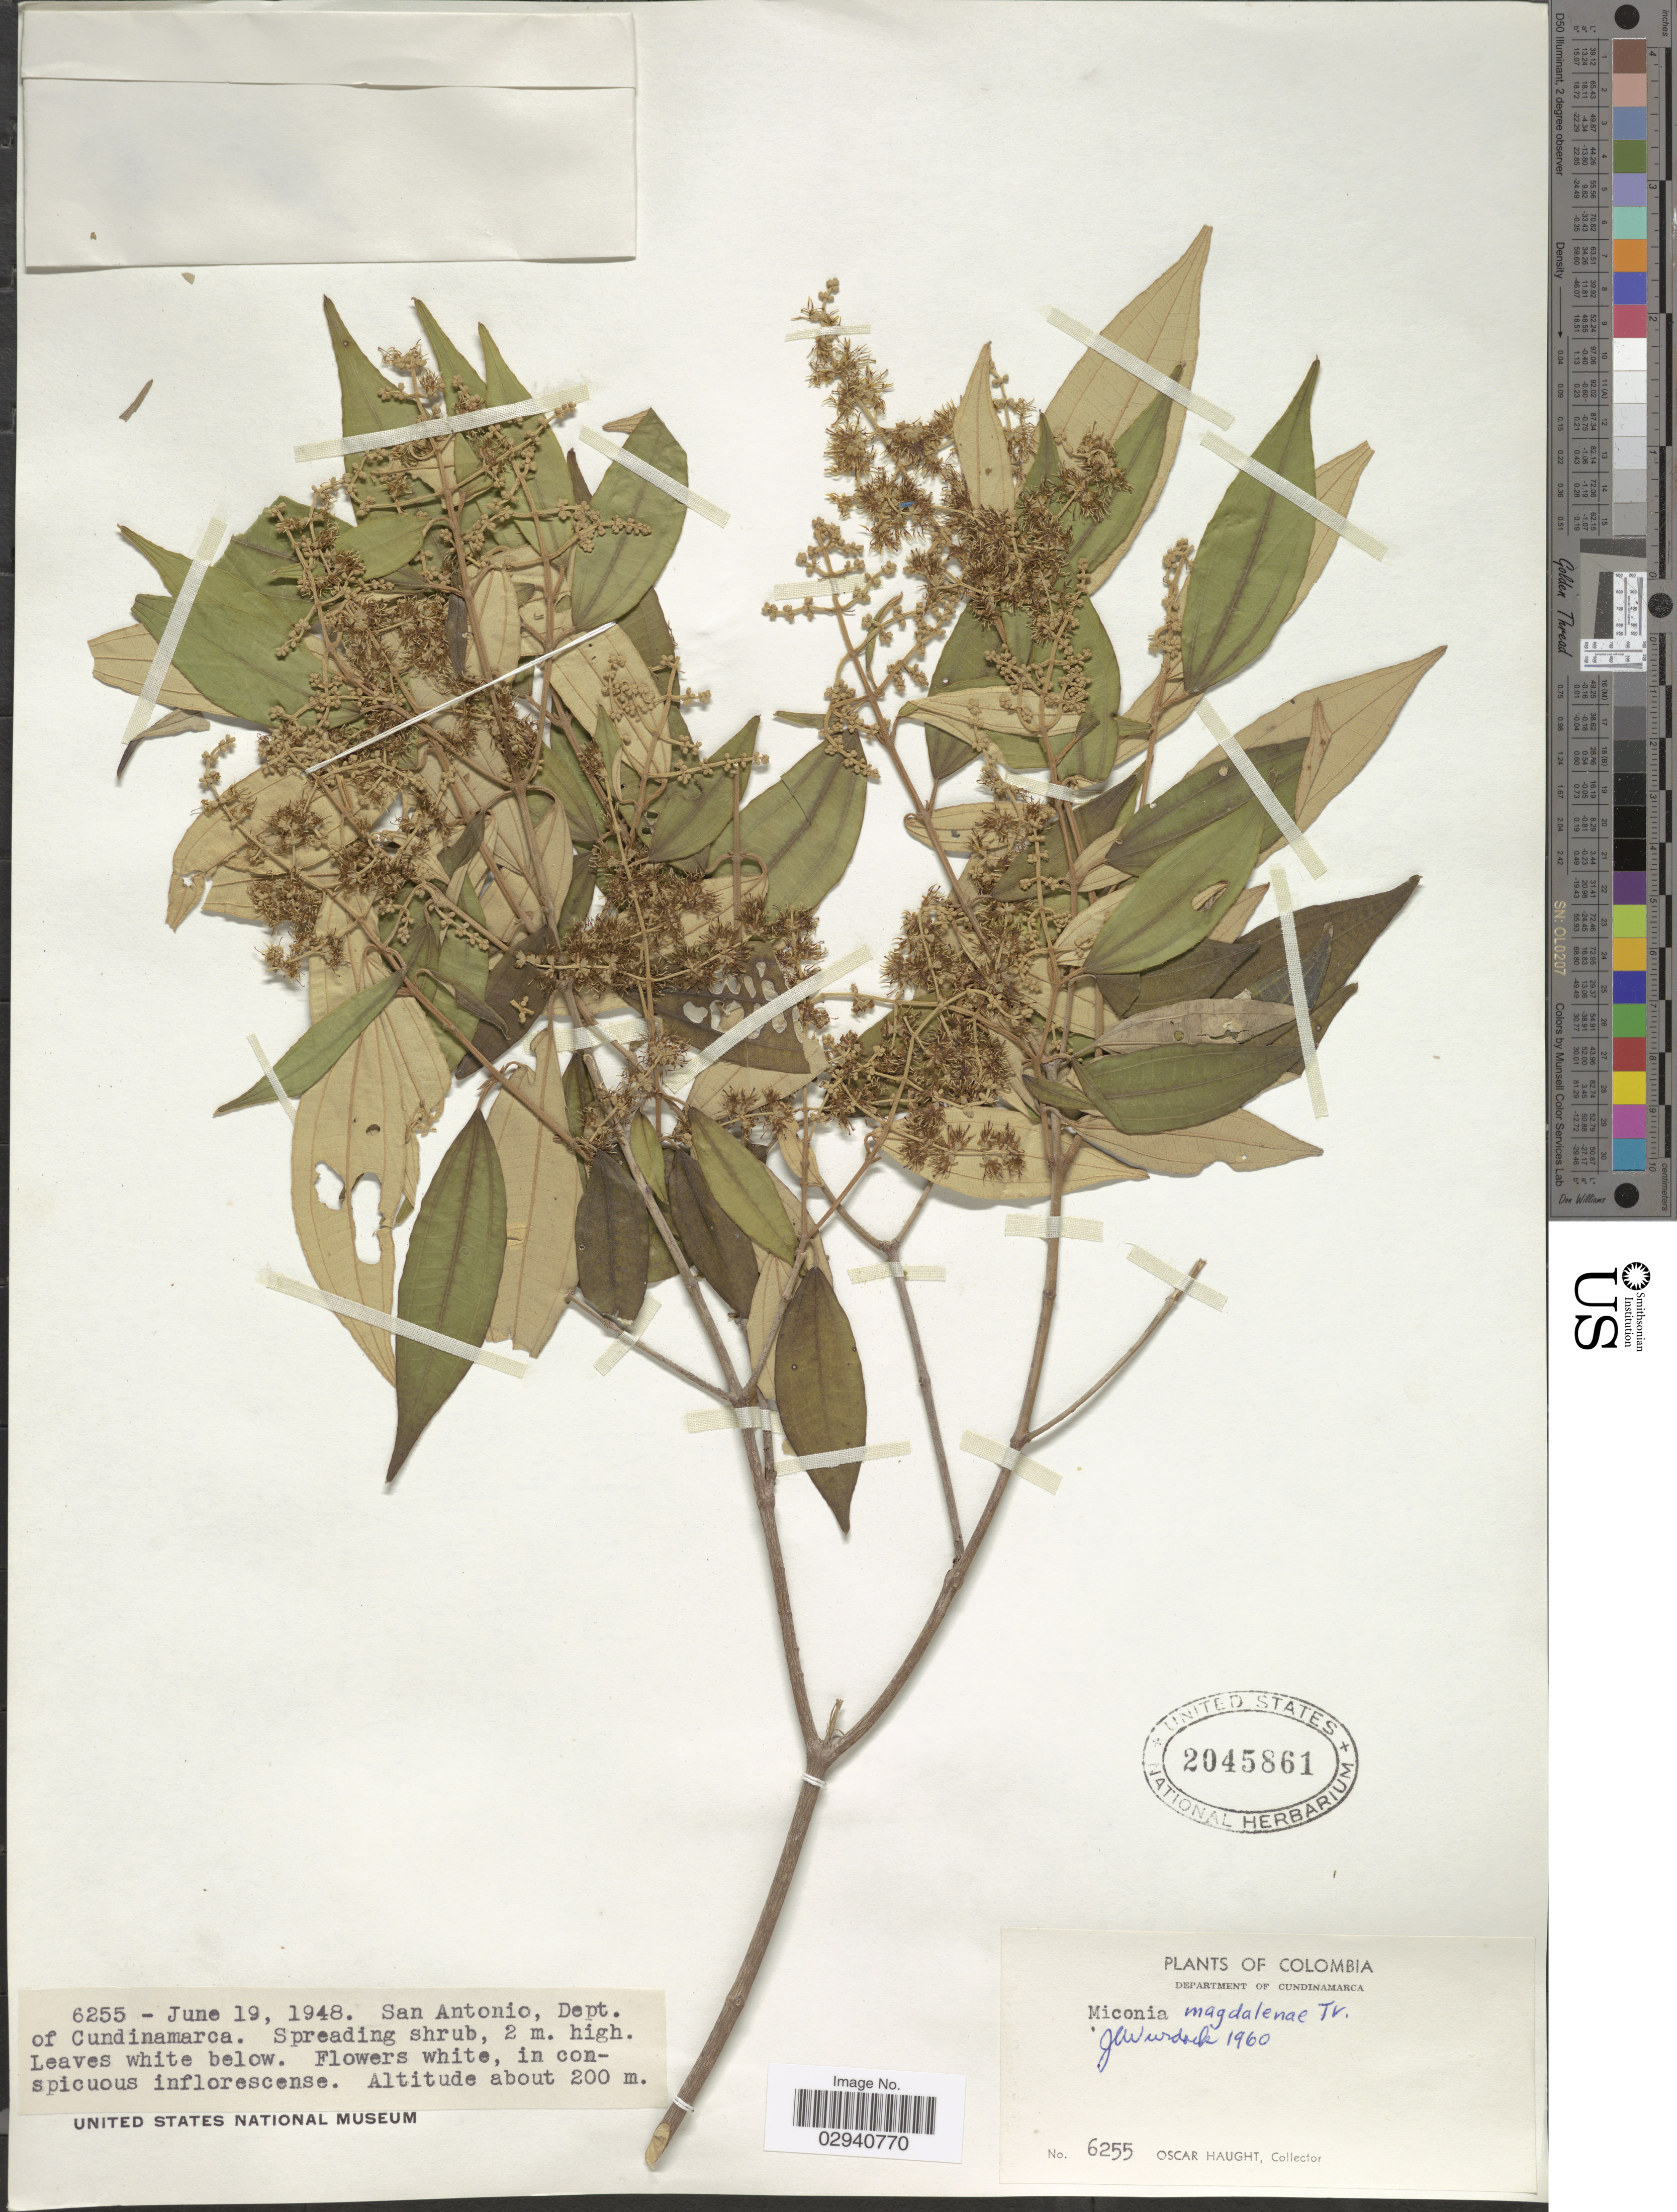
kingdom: Plantae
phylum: Tracheophyta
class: Magnoliopsida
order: Myrtales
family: Melastomataceae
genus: Miconia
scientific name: Miconia magdalenae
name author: Triana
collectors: O. Haught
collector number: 6255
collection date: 1948-06-19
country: Colombia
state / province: Cundinamarca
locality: Department of Cundinamarca. San Antonio.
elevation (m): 200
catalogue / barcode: US 2045861